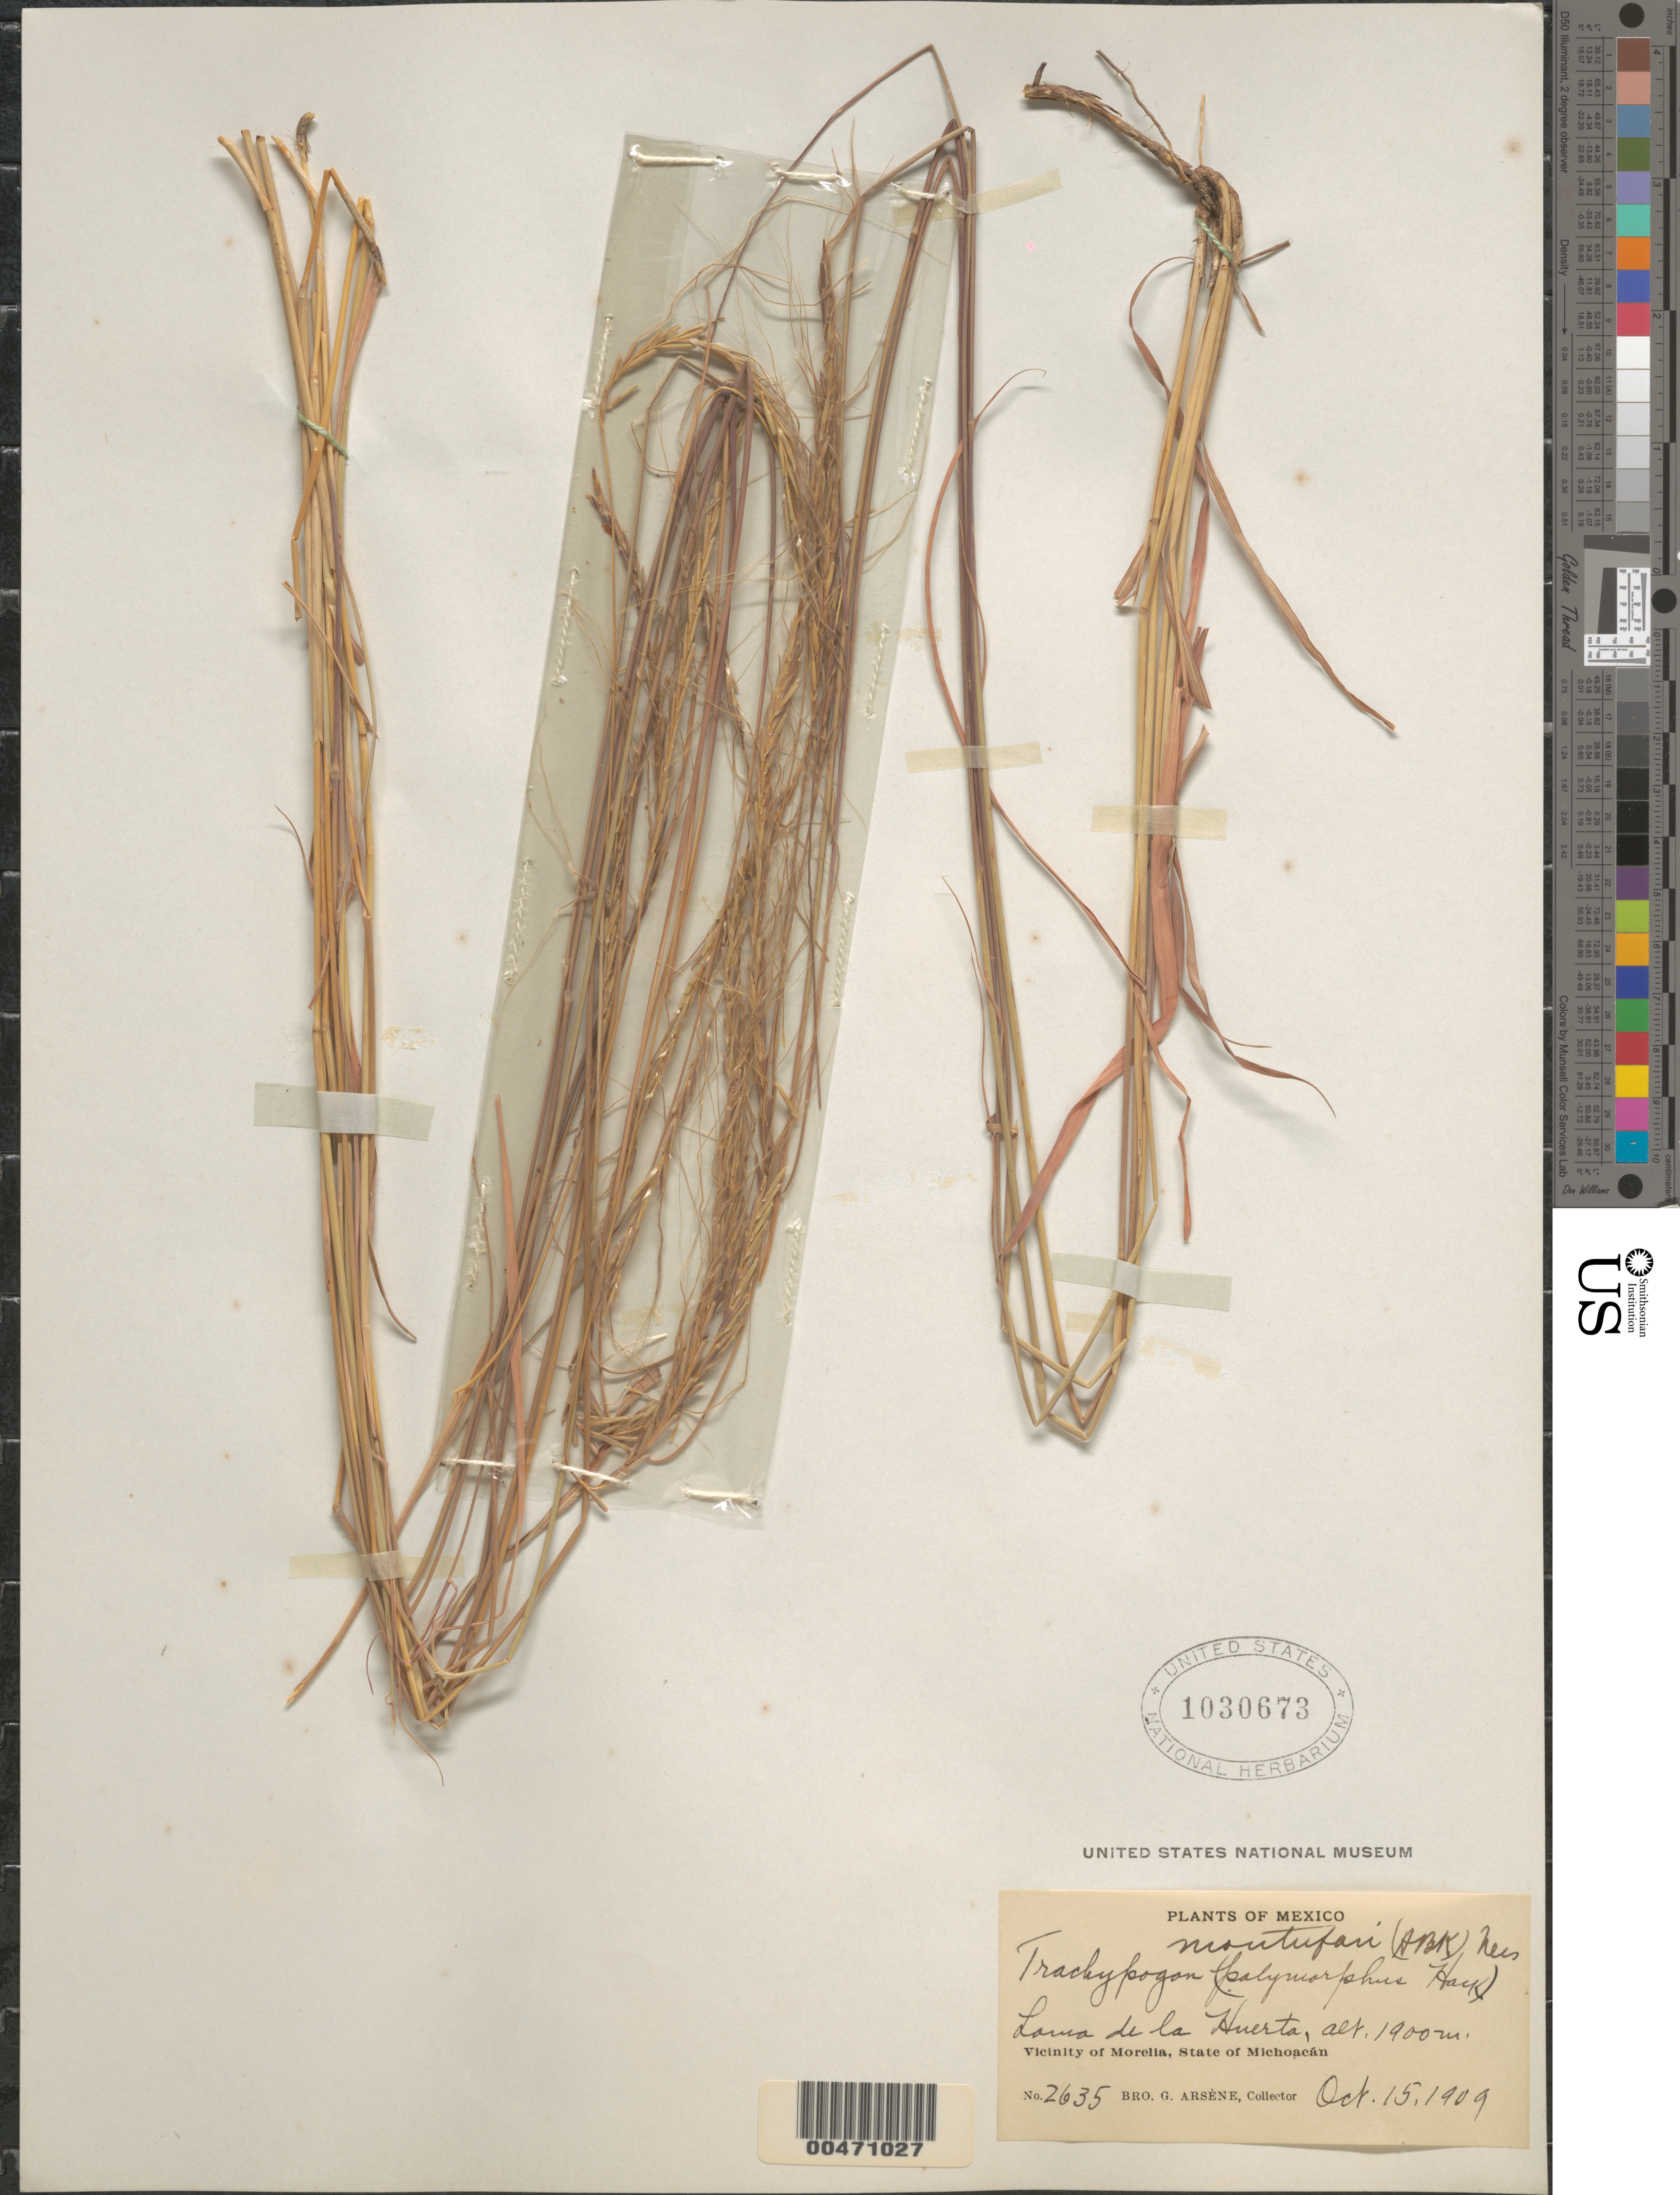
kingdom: Plantae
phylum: Tracheophyta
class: Liliopsida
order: Poales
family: Poaceae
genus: Trachypogon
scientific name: Trachypogon secundus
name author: (J. Presl) Scribn.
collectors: Bro. G. Arsène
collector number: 2635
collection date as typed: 15 Oct 1909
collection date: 1909-10-15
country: Mexico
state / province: Michoacán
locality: Loma del la Huerta, vicinity of Morelia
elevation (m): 1900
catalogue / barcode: US 1030673